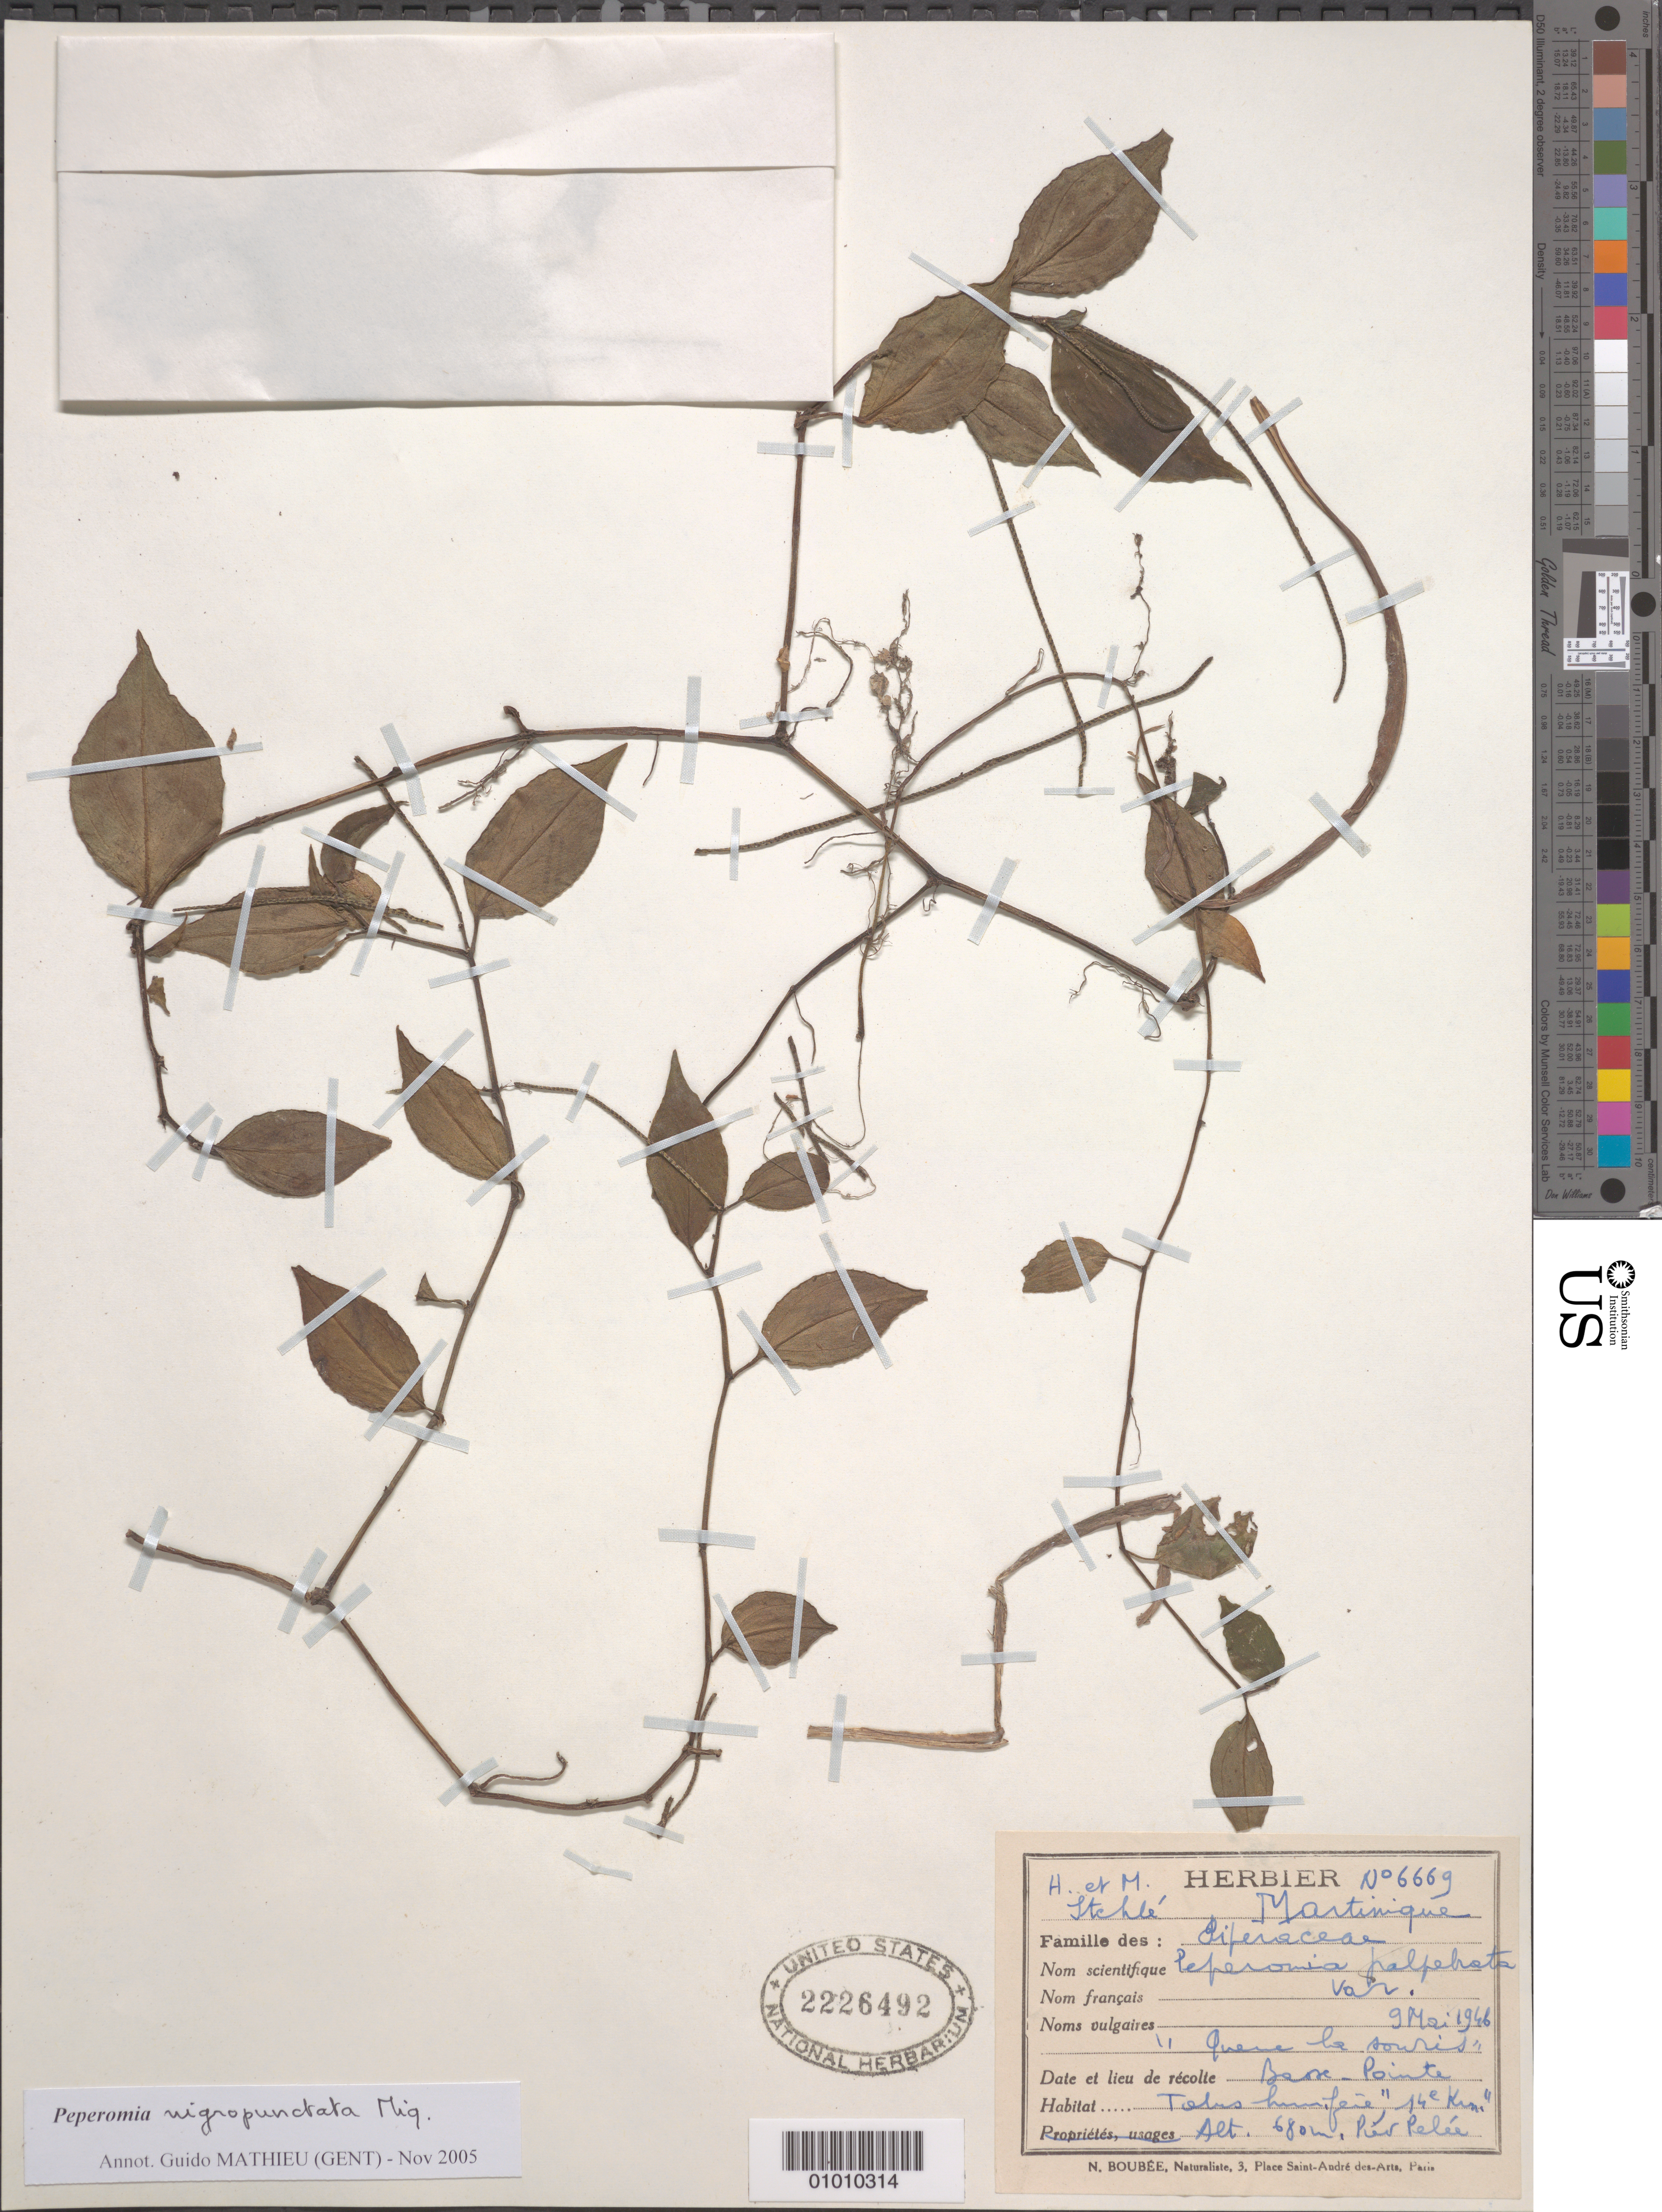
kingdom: Plantae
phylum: Tracheophyta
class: Magnoliopsida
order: Piperales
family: Piperaceae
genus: Peperomia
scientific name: Peperomia nigropunctata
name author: Miq.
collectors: H. Stehlé & M. Stehlé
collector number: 6669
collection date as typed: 09 May 1946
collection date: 1946-05-09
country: Martinique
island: Martinique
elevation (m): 680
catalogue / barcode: US 2226492